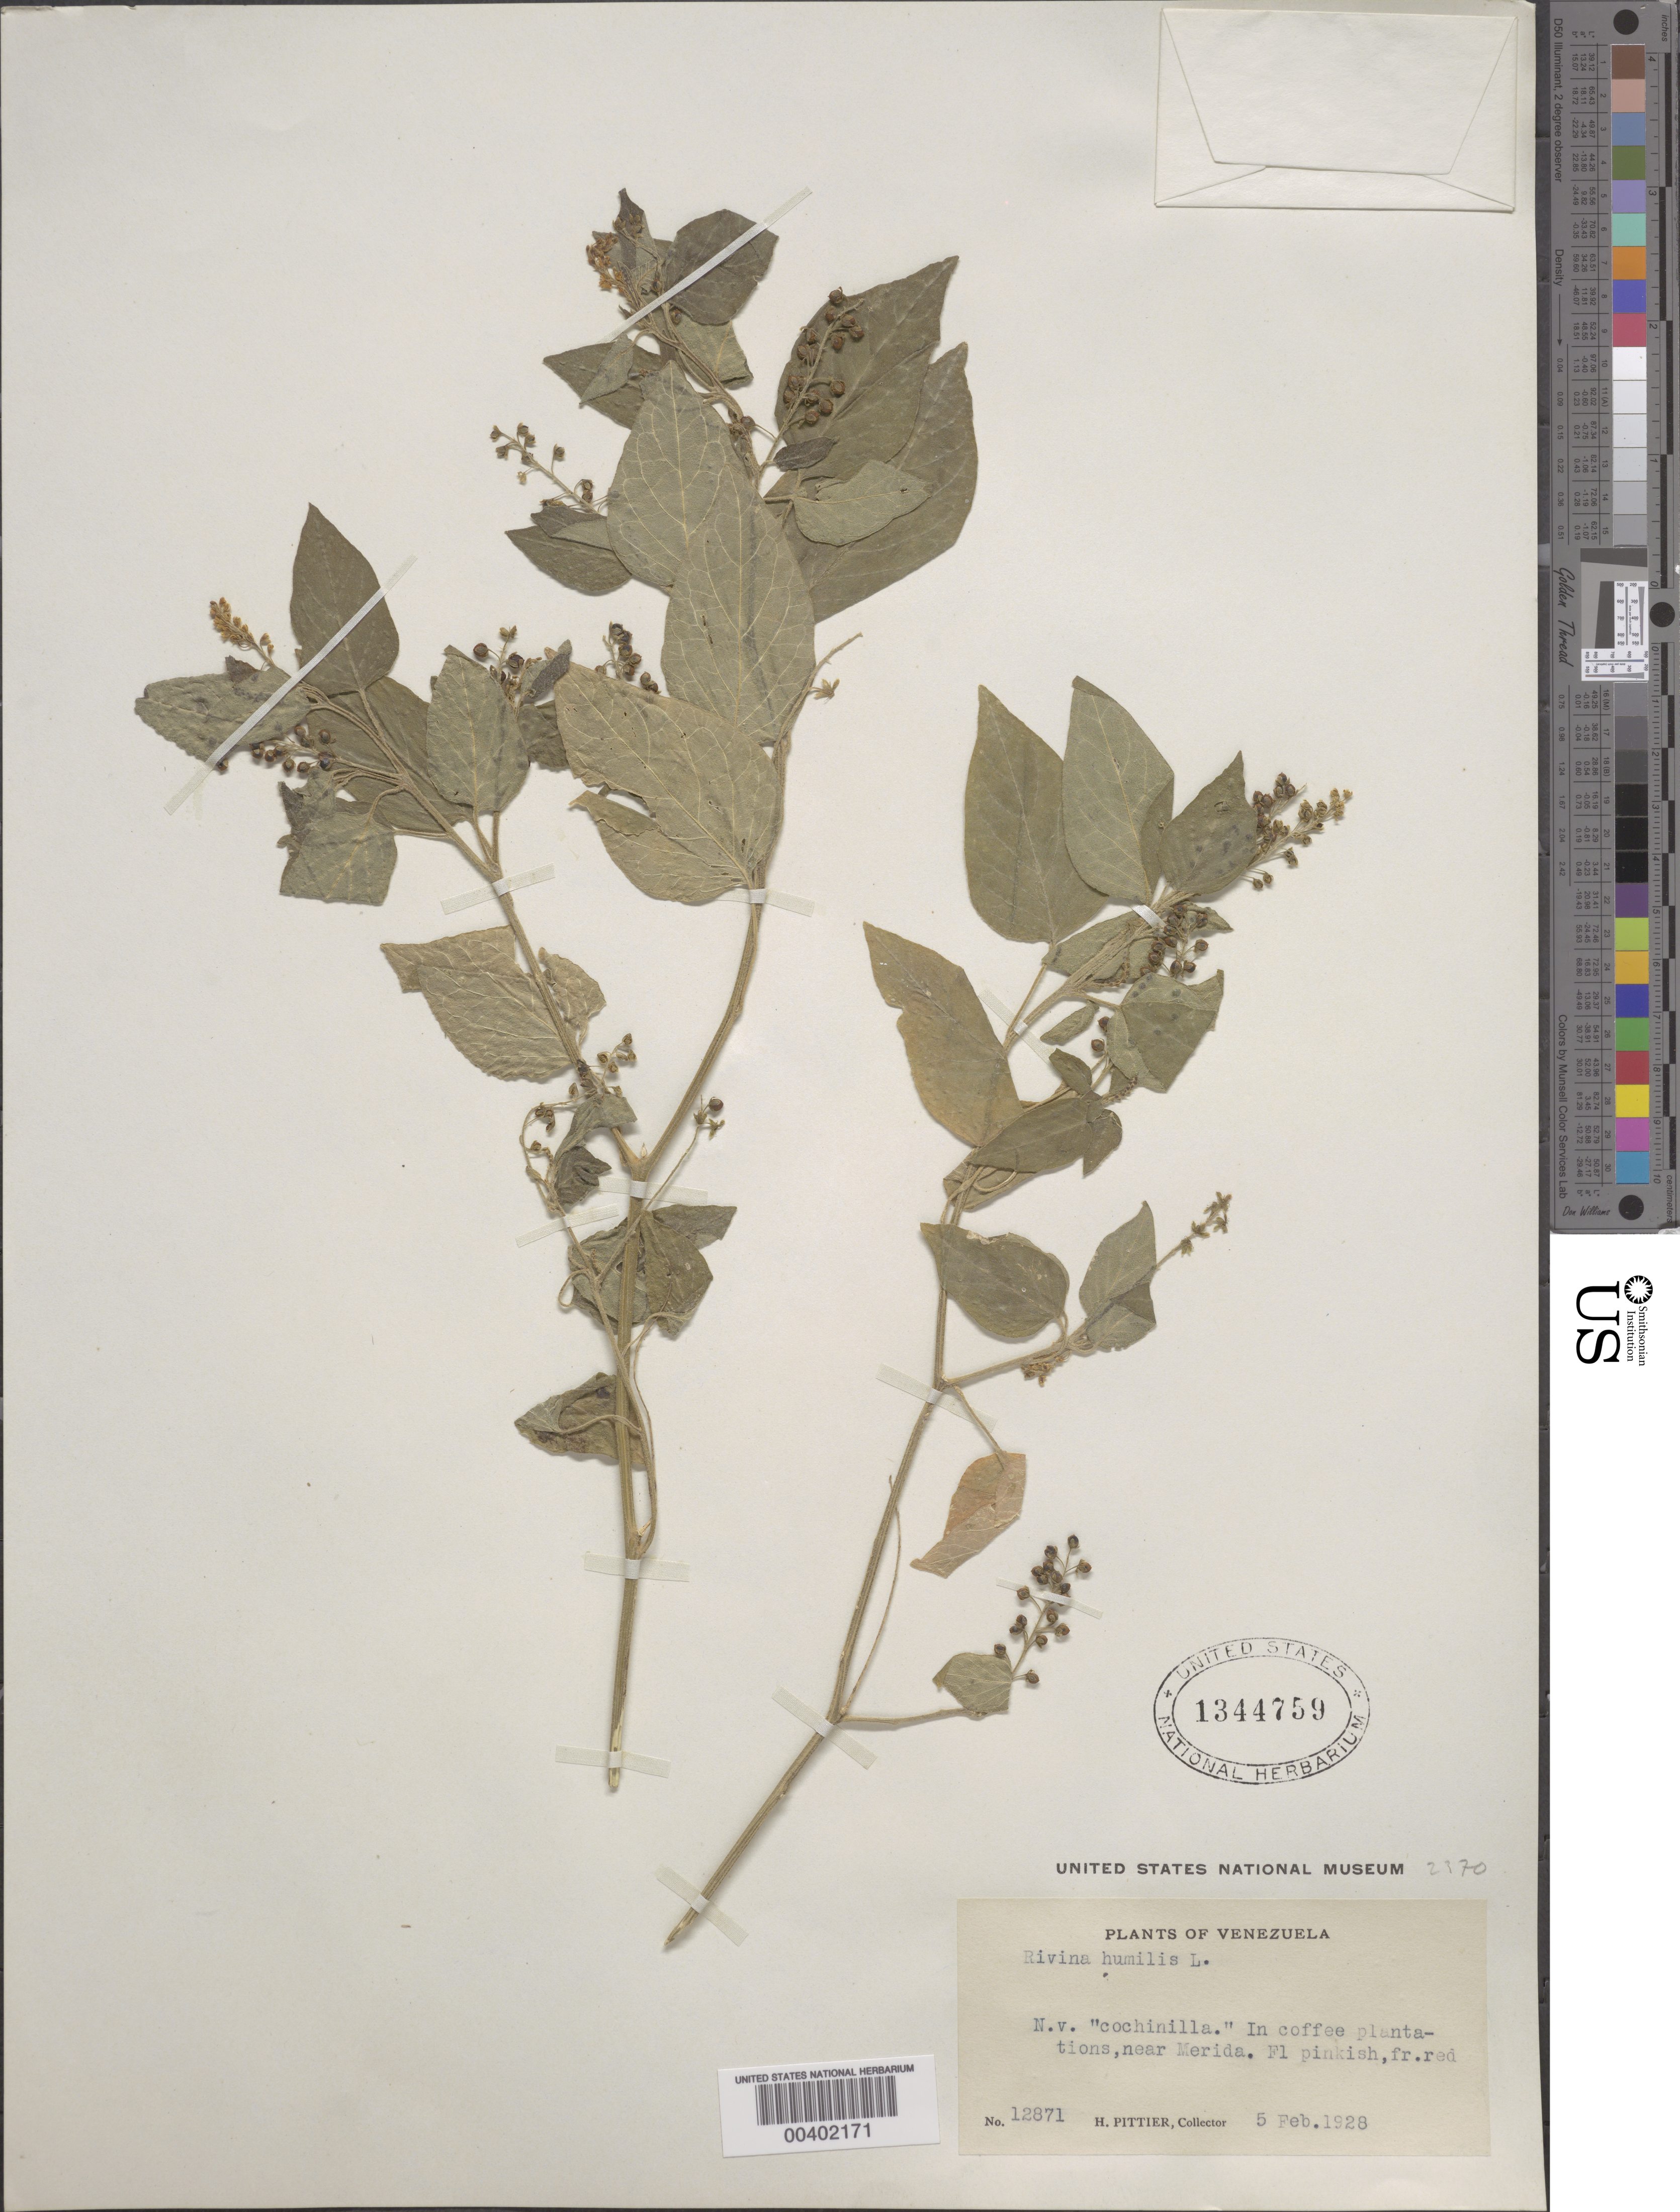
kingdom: Plantae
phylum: Tracheophyta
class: Magnoliopsida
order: Caryophyllales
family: Phytolaccaceae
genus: Rivina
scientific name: Rivina humilis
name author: L.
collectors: H. F. Pittier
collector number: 12871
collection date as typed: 05 Feb 1928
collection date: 1928-02-05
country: Venezuela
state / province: Mérida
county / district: Libertador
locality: Near Mérida Merida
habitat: In coffee plantation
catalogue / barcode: US 1344759